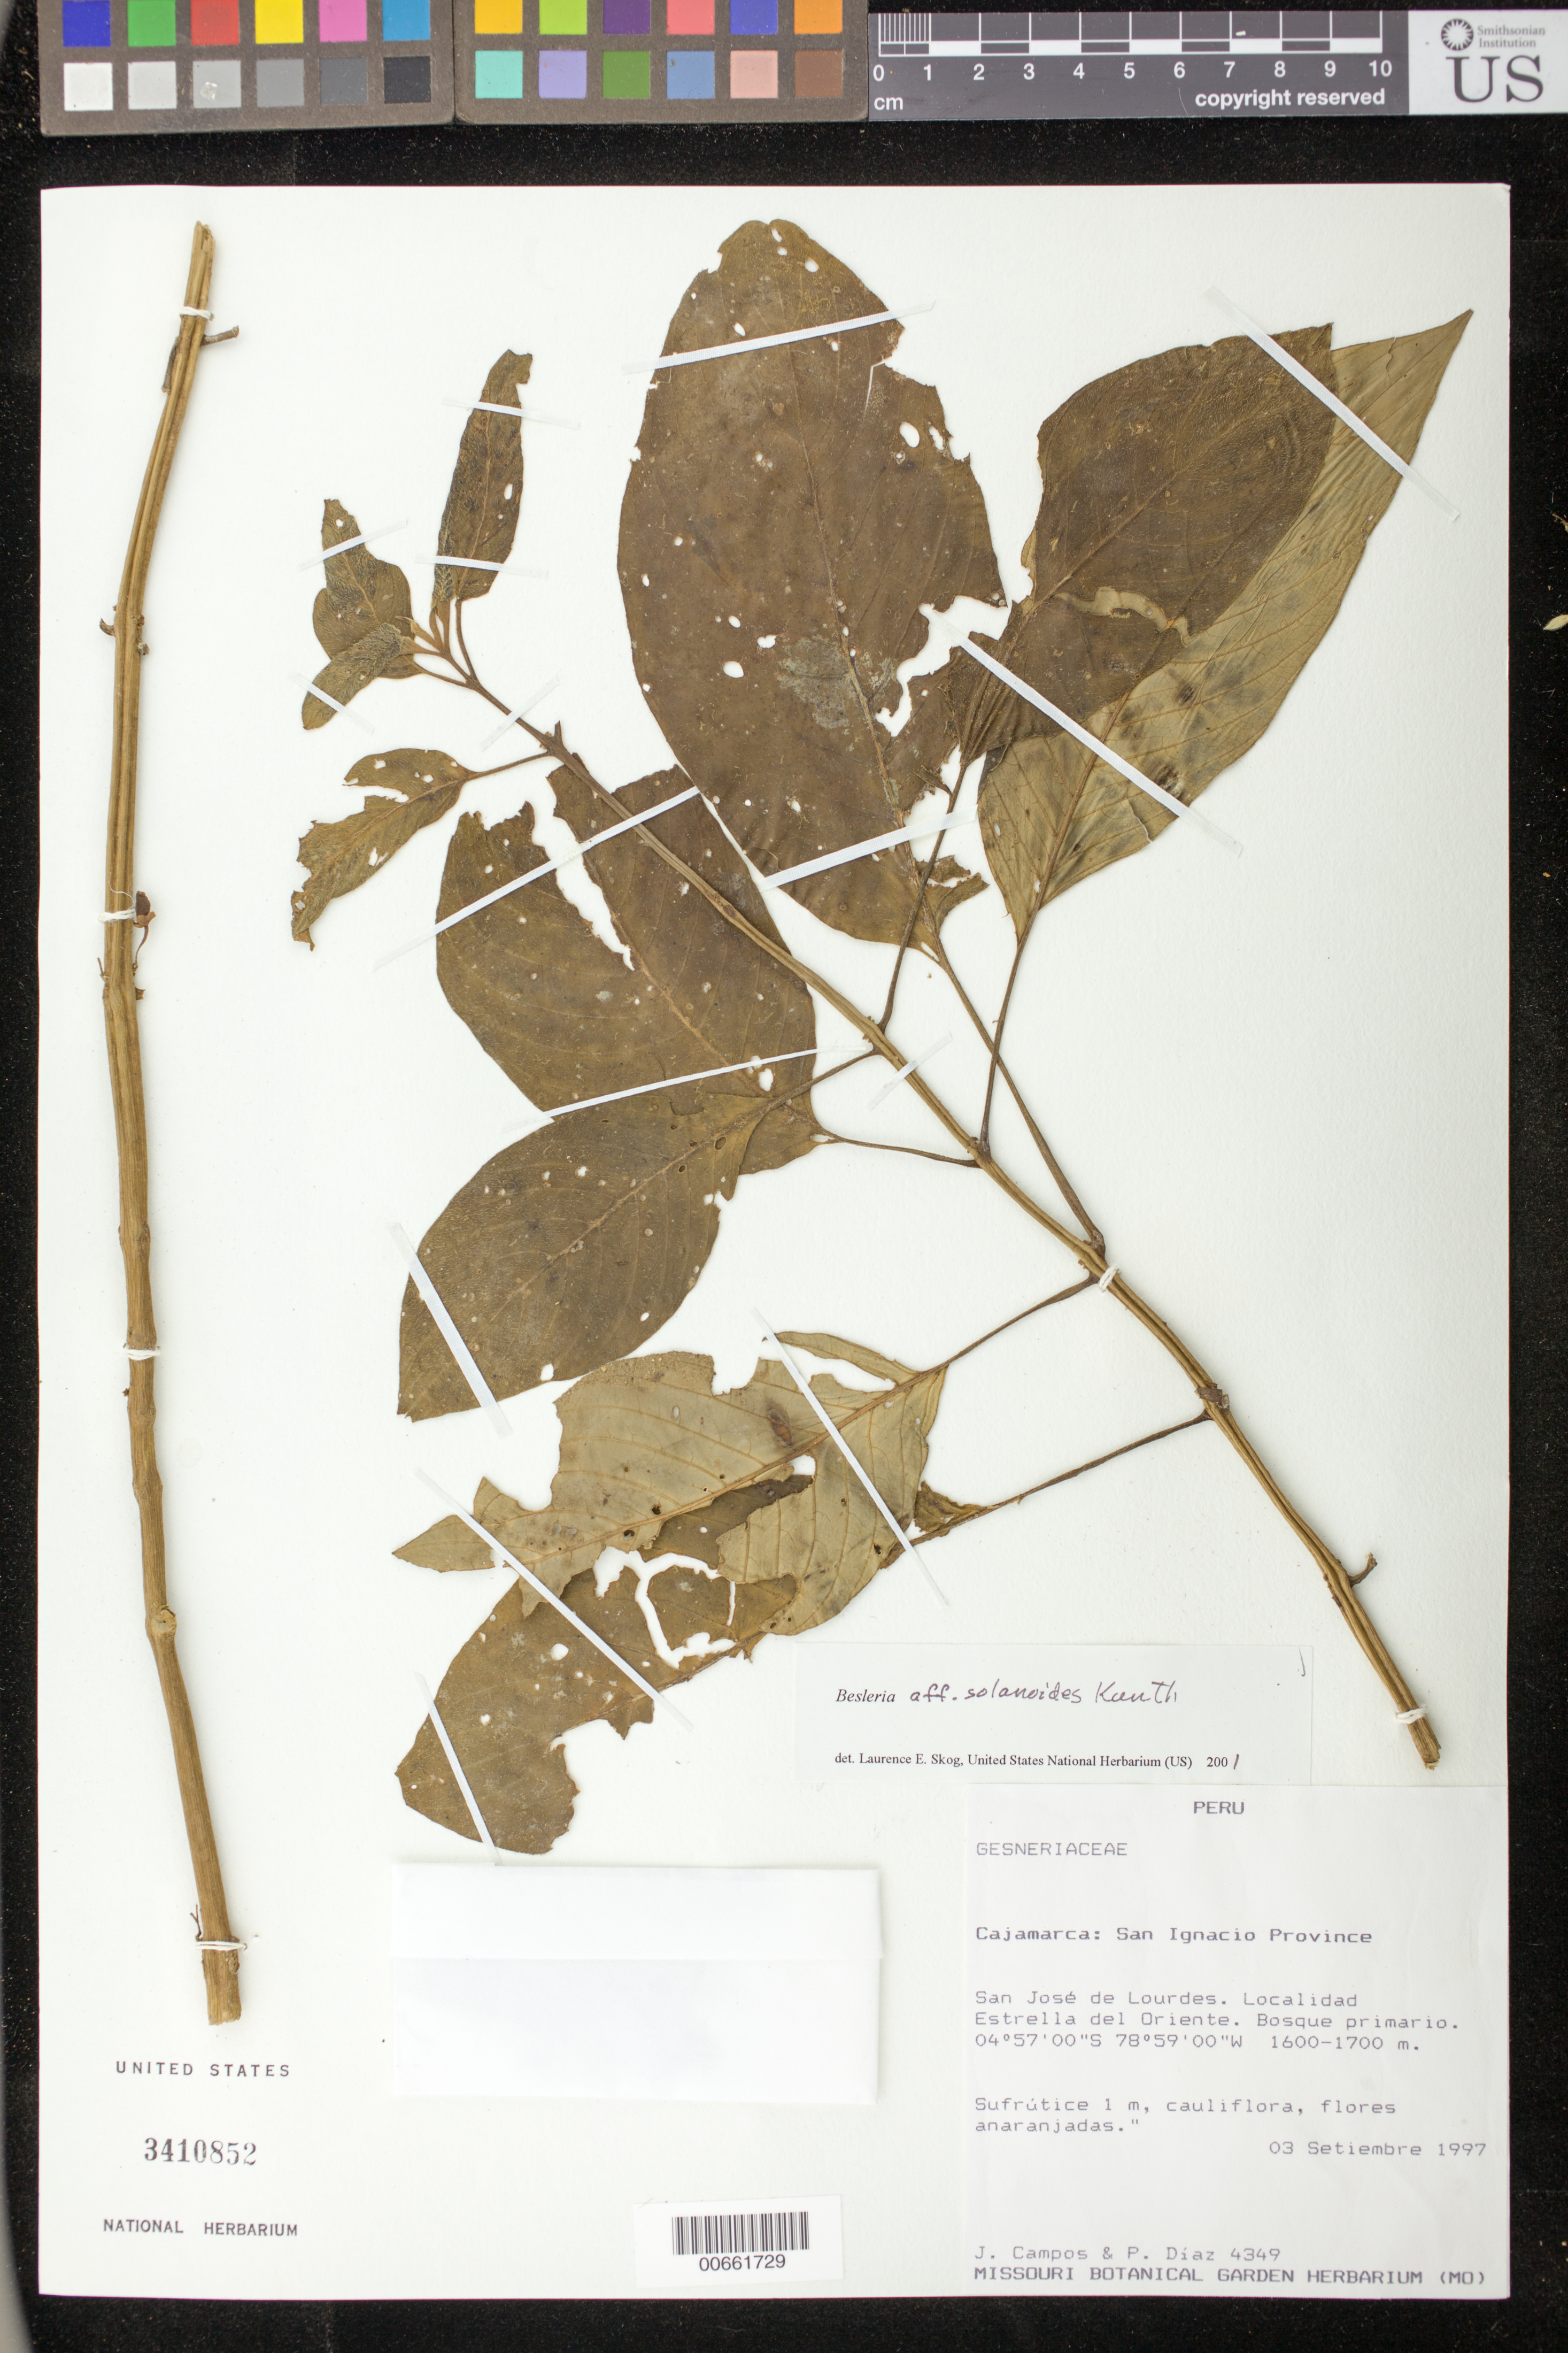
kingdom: Plantae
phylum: Tracheophyta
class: Magnoliopsida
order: Lamiales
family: Gesneriaceae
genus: Besleria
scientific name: Besleria solanoides var. solanoides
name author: Kunth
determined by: Skog, Laurence E.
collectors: J. Campos & W. Díaz P.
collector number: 4349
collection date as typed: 03 Sep 1997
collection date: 1997-09-03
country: Peru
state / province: Cajamarca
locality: Prov. San Ignacio, San José de Lourdes, localidad Estrella del Oriente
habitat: Bosque primario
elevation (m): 1600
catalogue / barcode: US 3410852